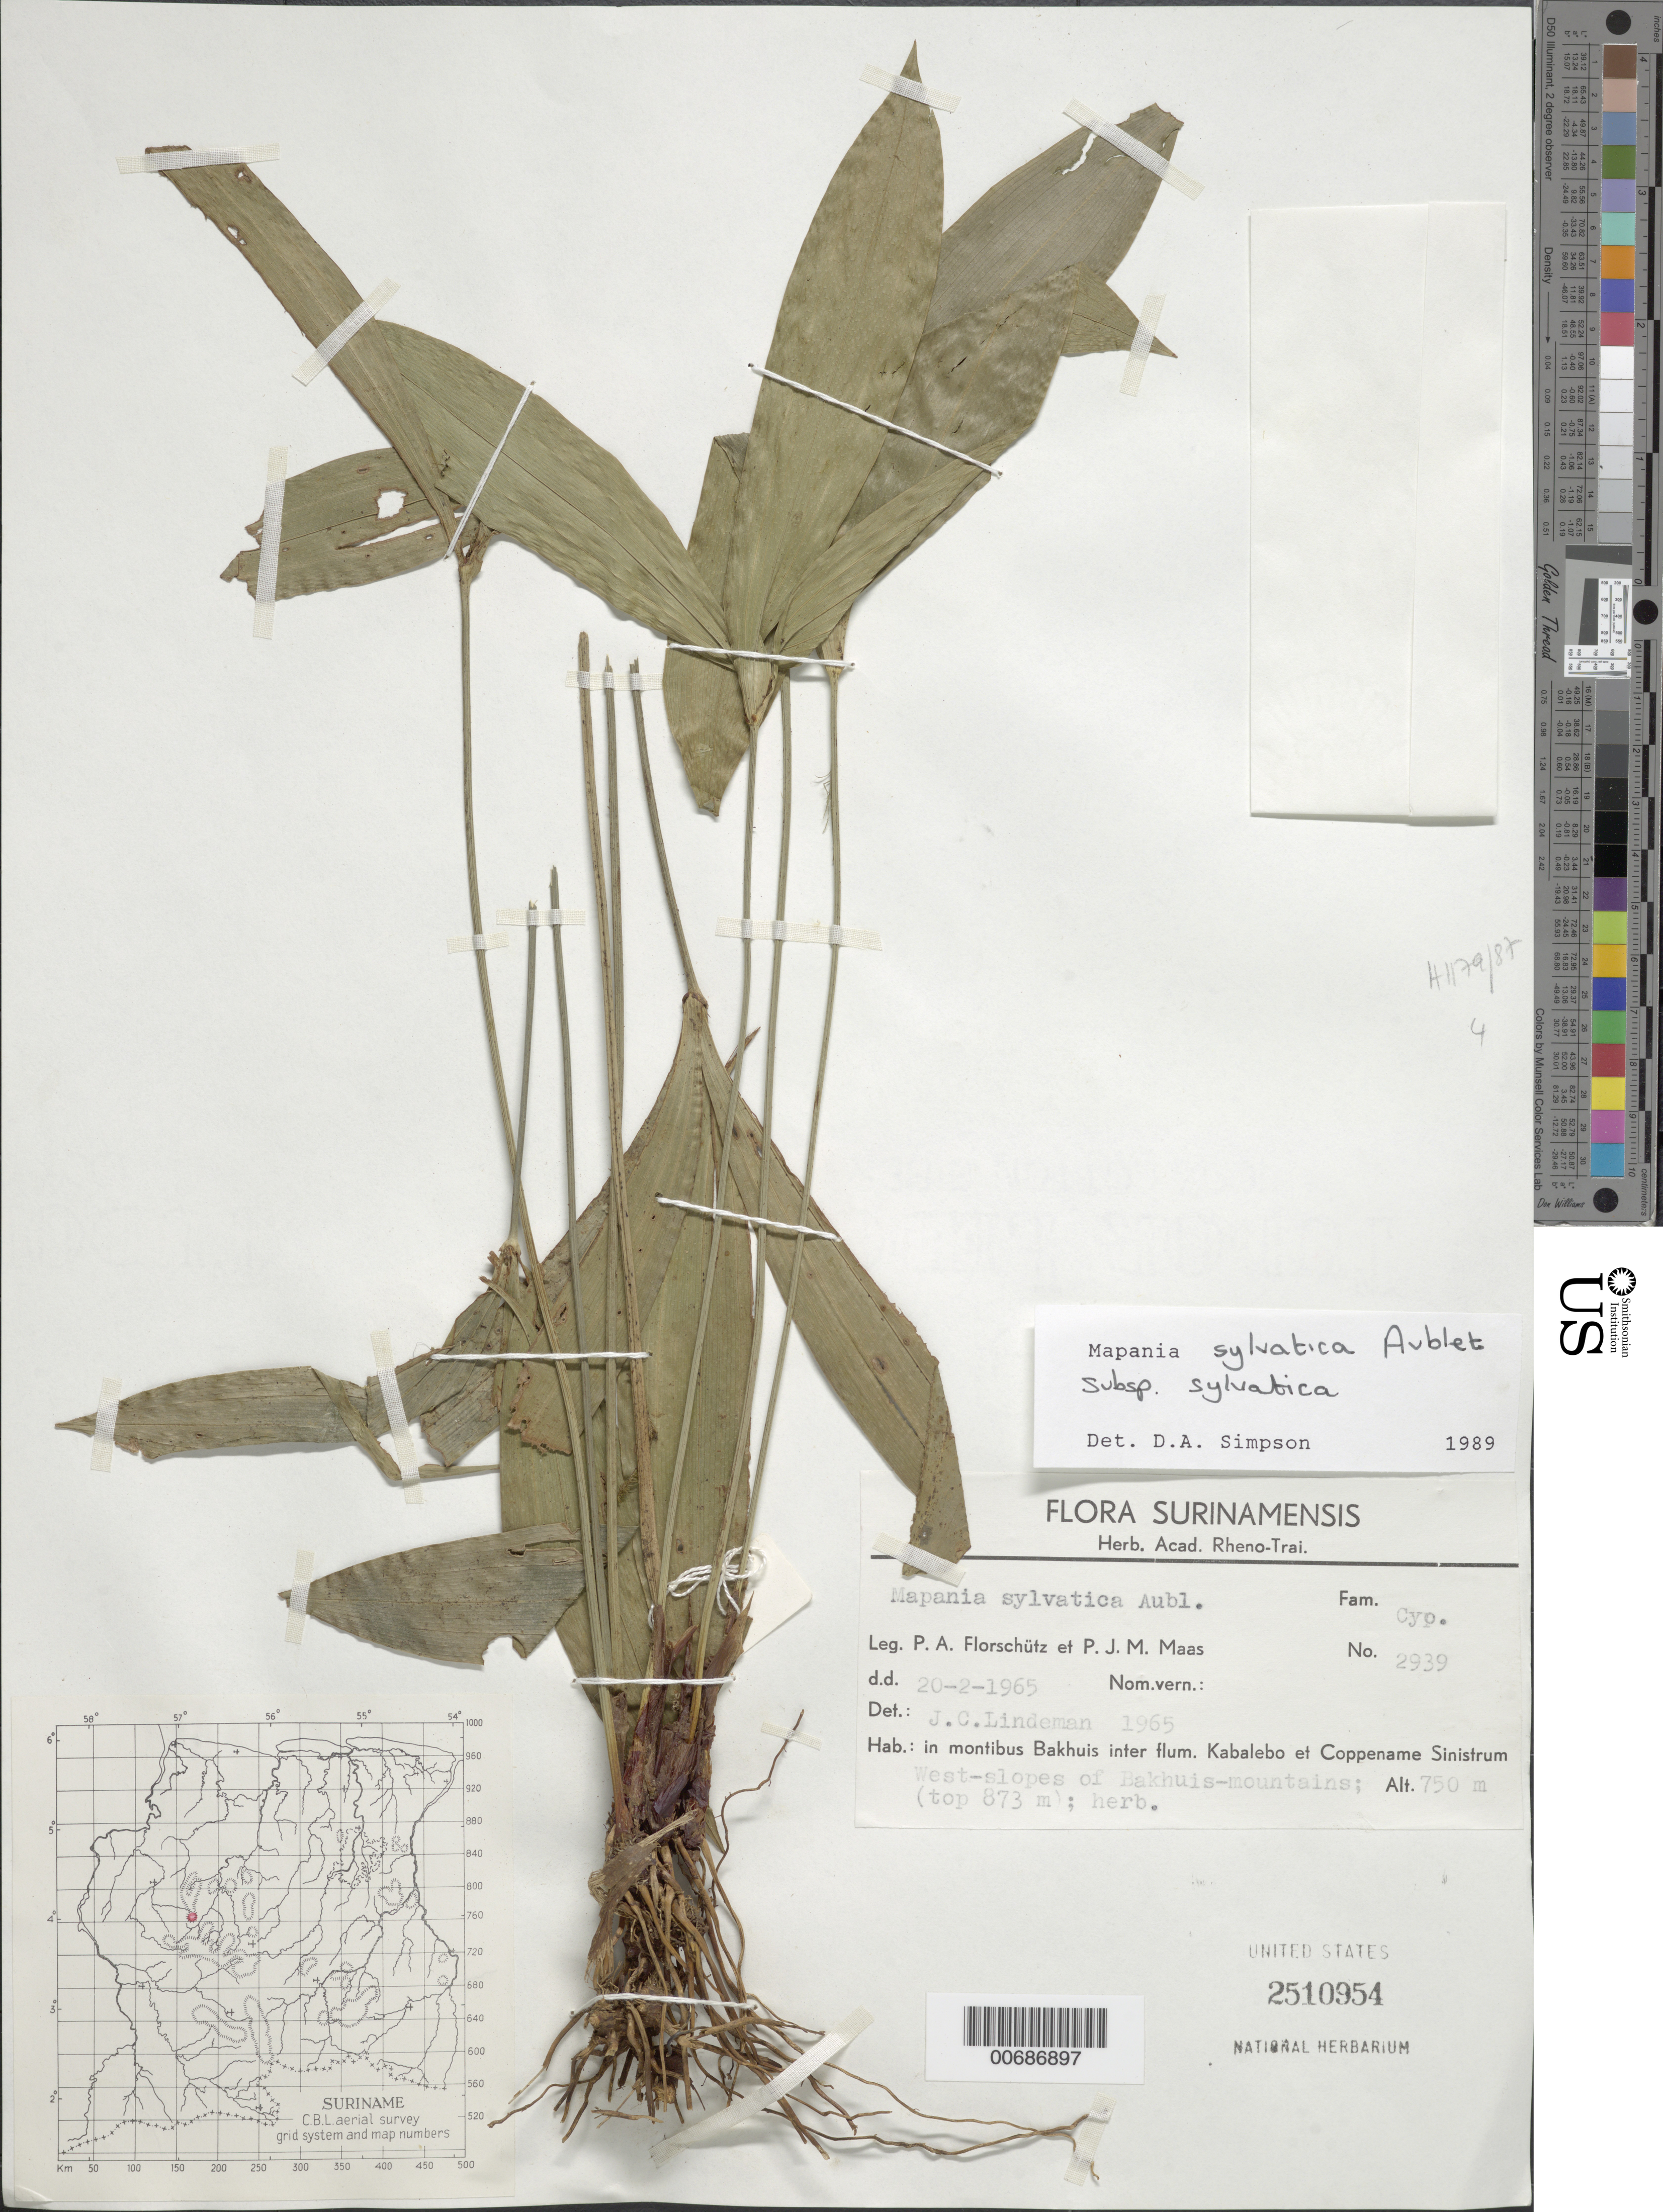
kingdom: Plantae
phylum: Tracheophyta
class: Liliopsida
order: Poales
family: Cyperaceae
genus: Mapania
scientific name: Mapania sylvatica subsp. sylvatica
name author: Aubl.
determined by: Simpson, D. A.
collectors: P. Florschütz & P. Maas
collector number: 2939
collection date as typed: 20-Feb-65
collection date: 1965-02-20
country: Suriname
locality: Mont Bakhuis, betw. Kabalebo & Coppename Rivers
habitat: West slopes of Bakhuis mountains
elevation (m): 750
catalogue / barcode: US 2510954